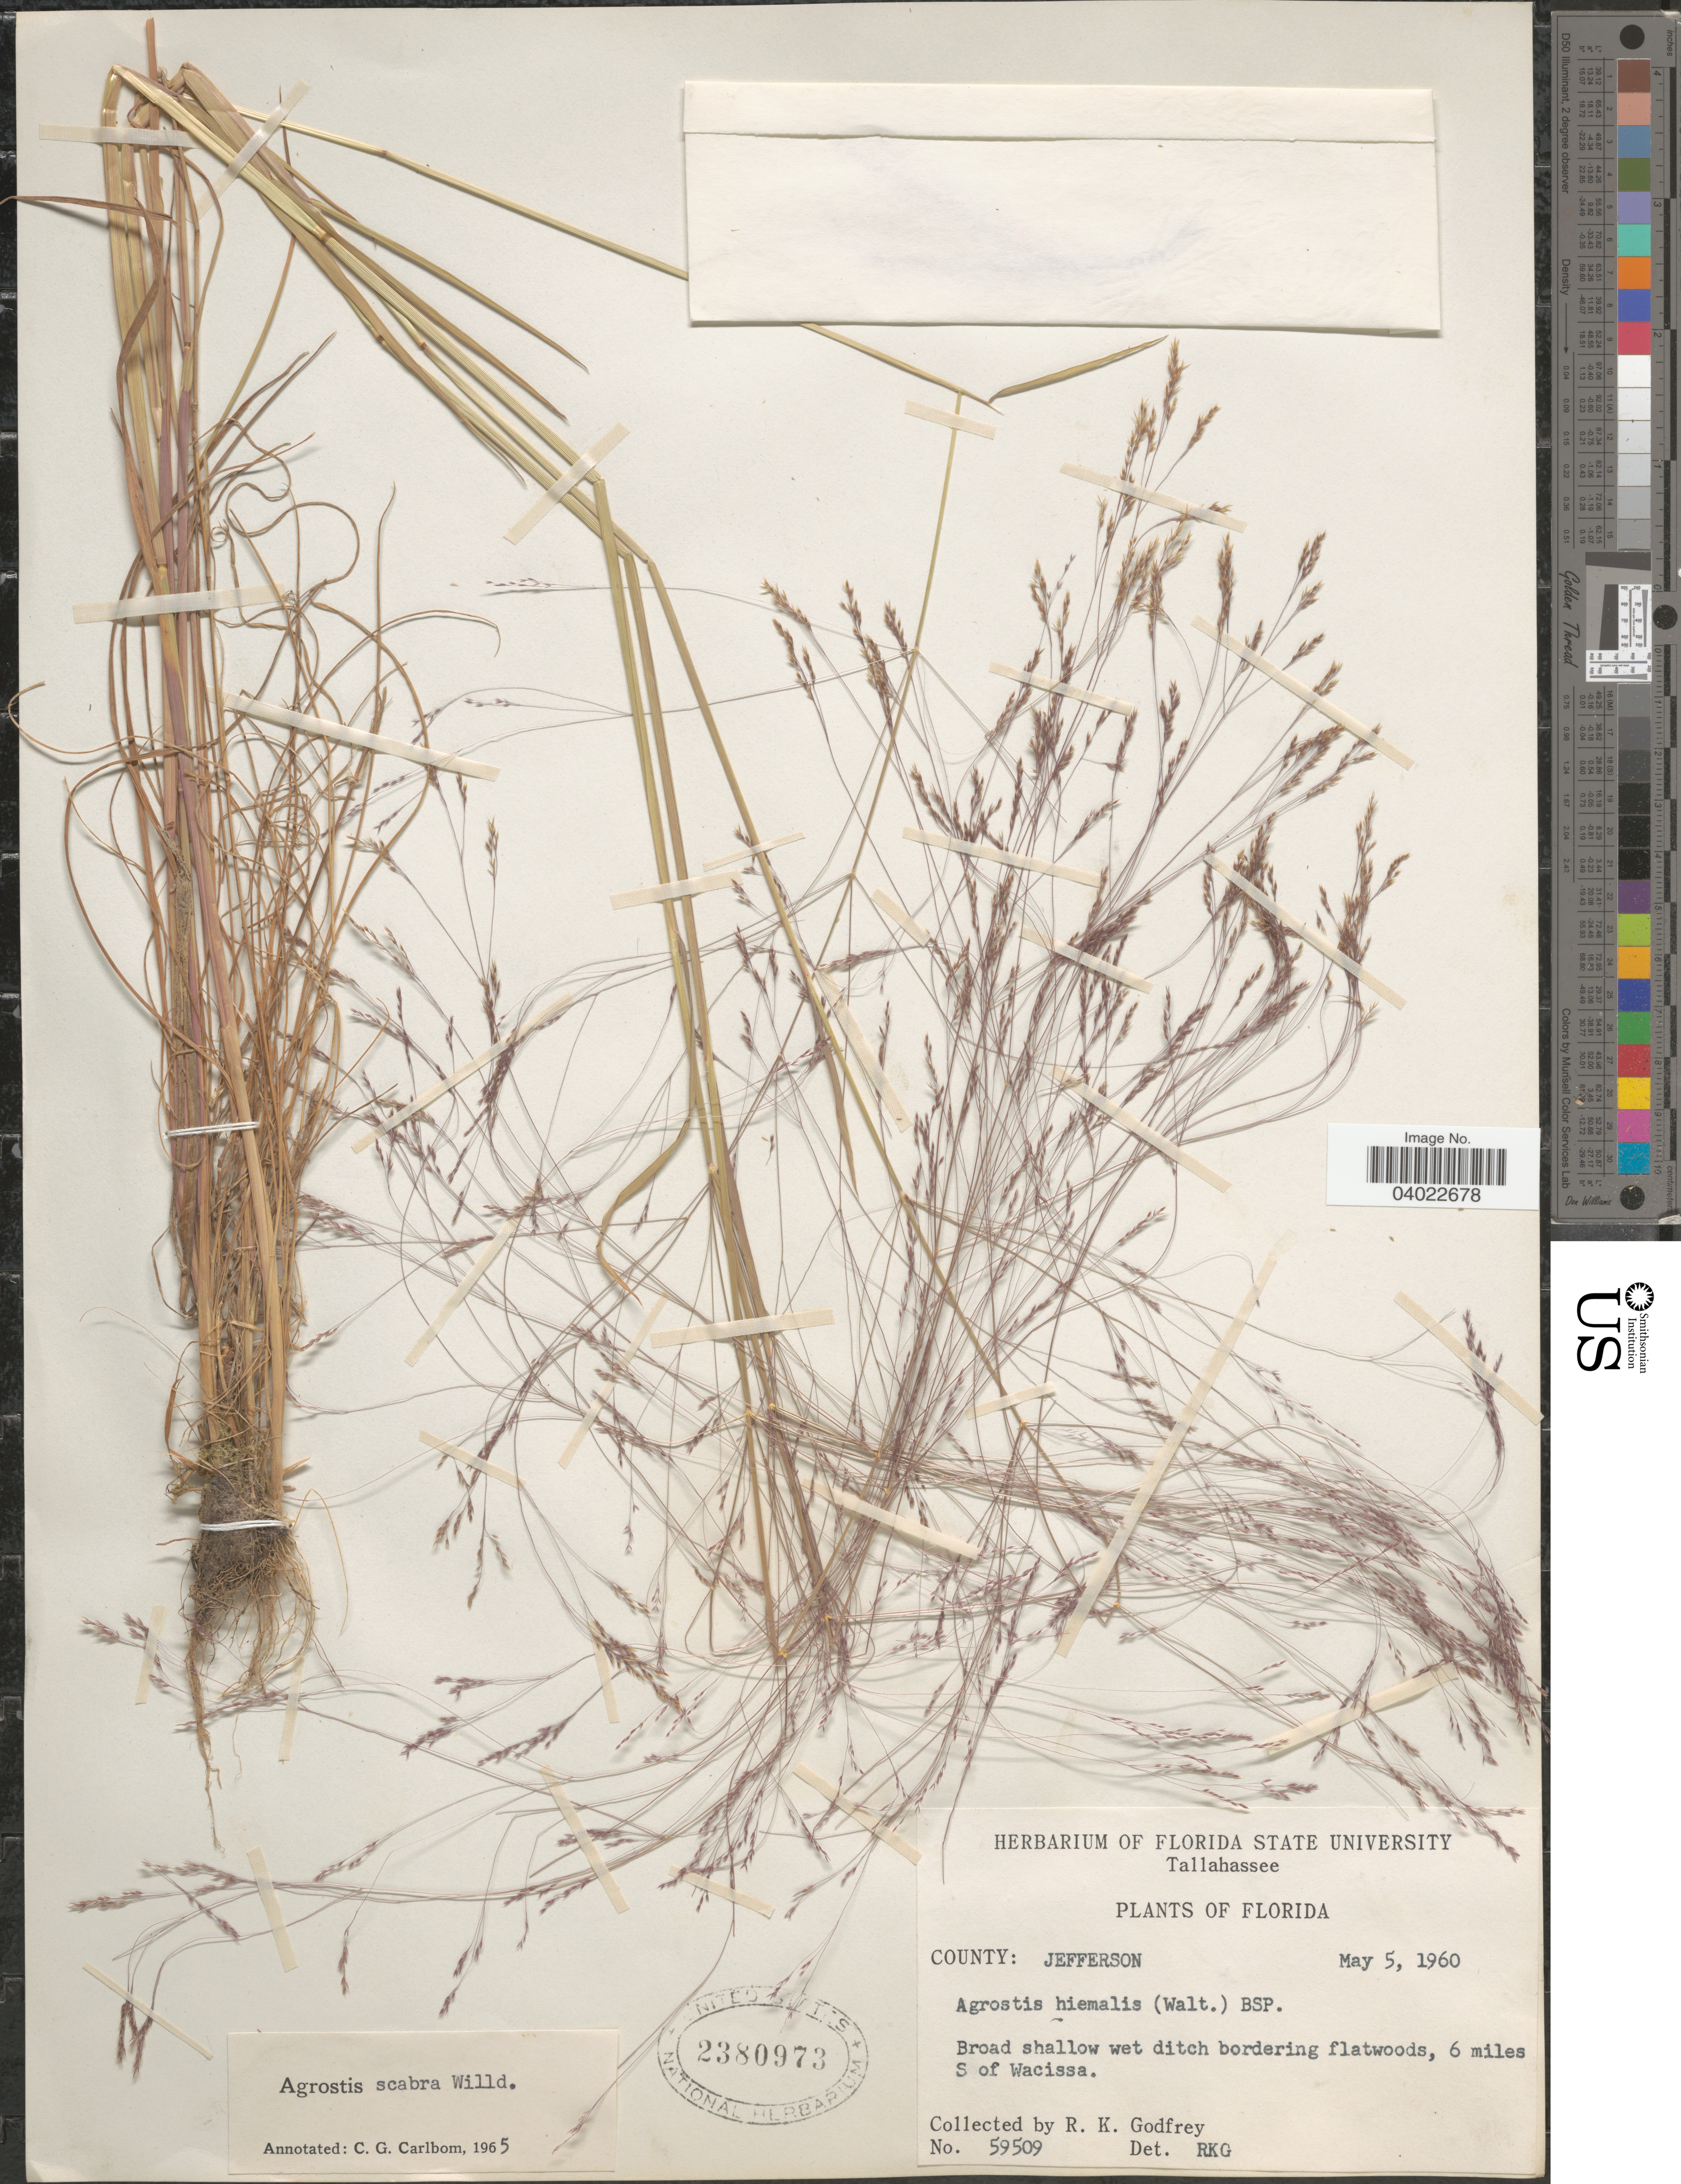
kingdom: Plantae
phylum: Tracheophyta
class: Liliopsida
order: Poales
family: Poaceae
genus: Agrostis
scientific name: Agrostis scabra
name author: Willd.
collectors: R. K. Godfrey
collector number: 59509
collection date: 1960-05-05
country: United States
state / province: Florida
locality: County: Jefferson. 6 miles S of Wacissa.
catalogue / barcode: US 2380973